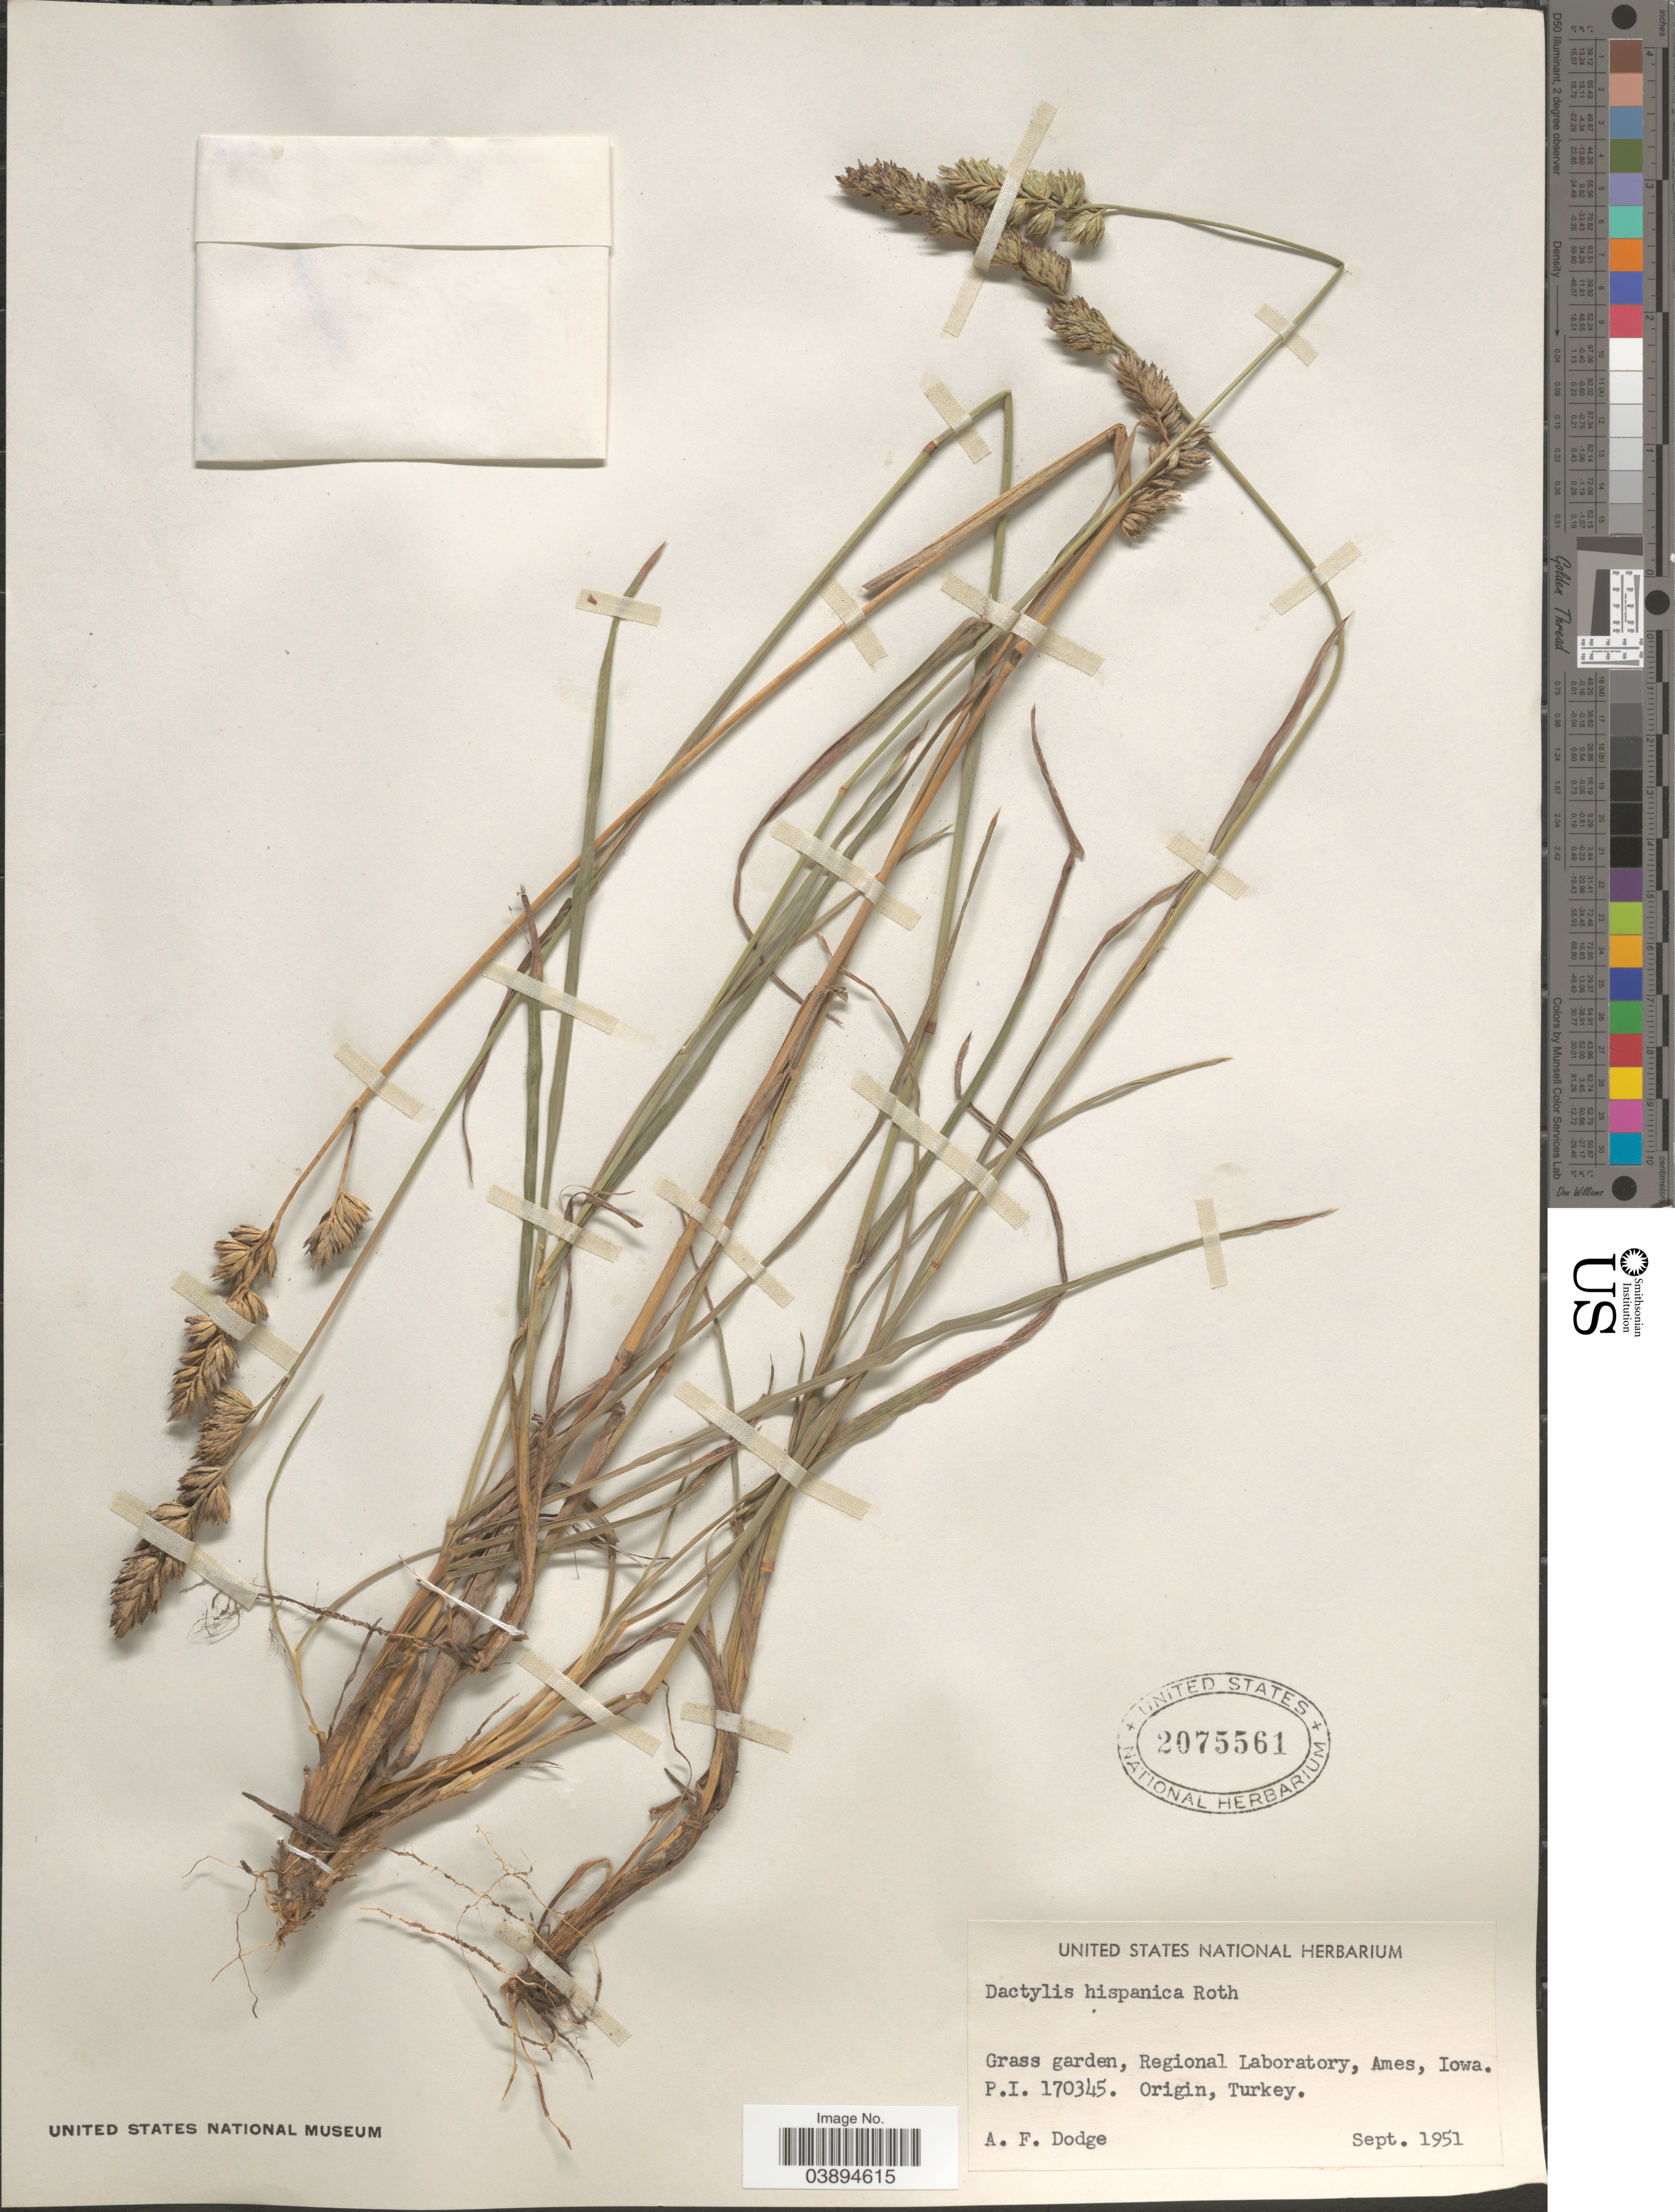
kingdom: Plantae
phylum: Tracheophyta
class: Liliopsida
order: Poales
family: Poaceae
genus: Dactylis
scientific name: Dactylis glomerata subsp. hispanica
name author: (Roth) Nyman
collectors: A. Dodge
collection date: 1951-09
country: United States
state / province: Iowa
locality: Grass garden, Regional Laboratory, Ames.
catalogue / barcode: US 2075561